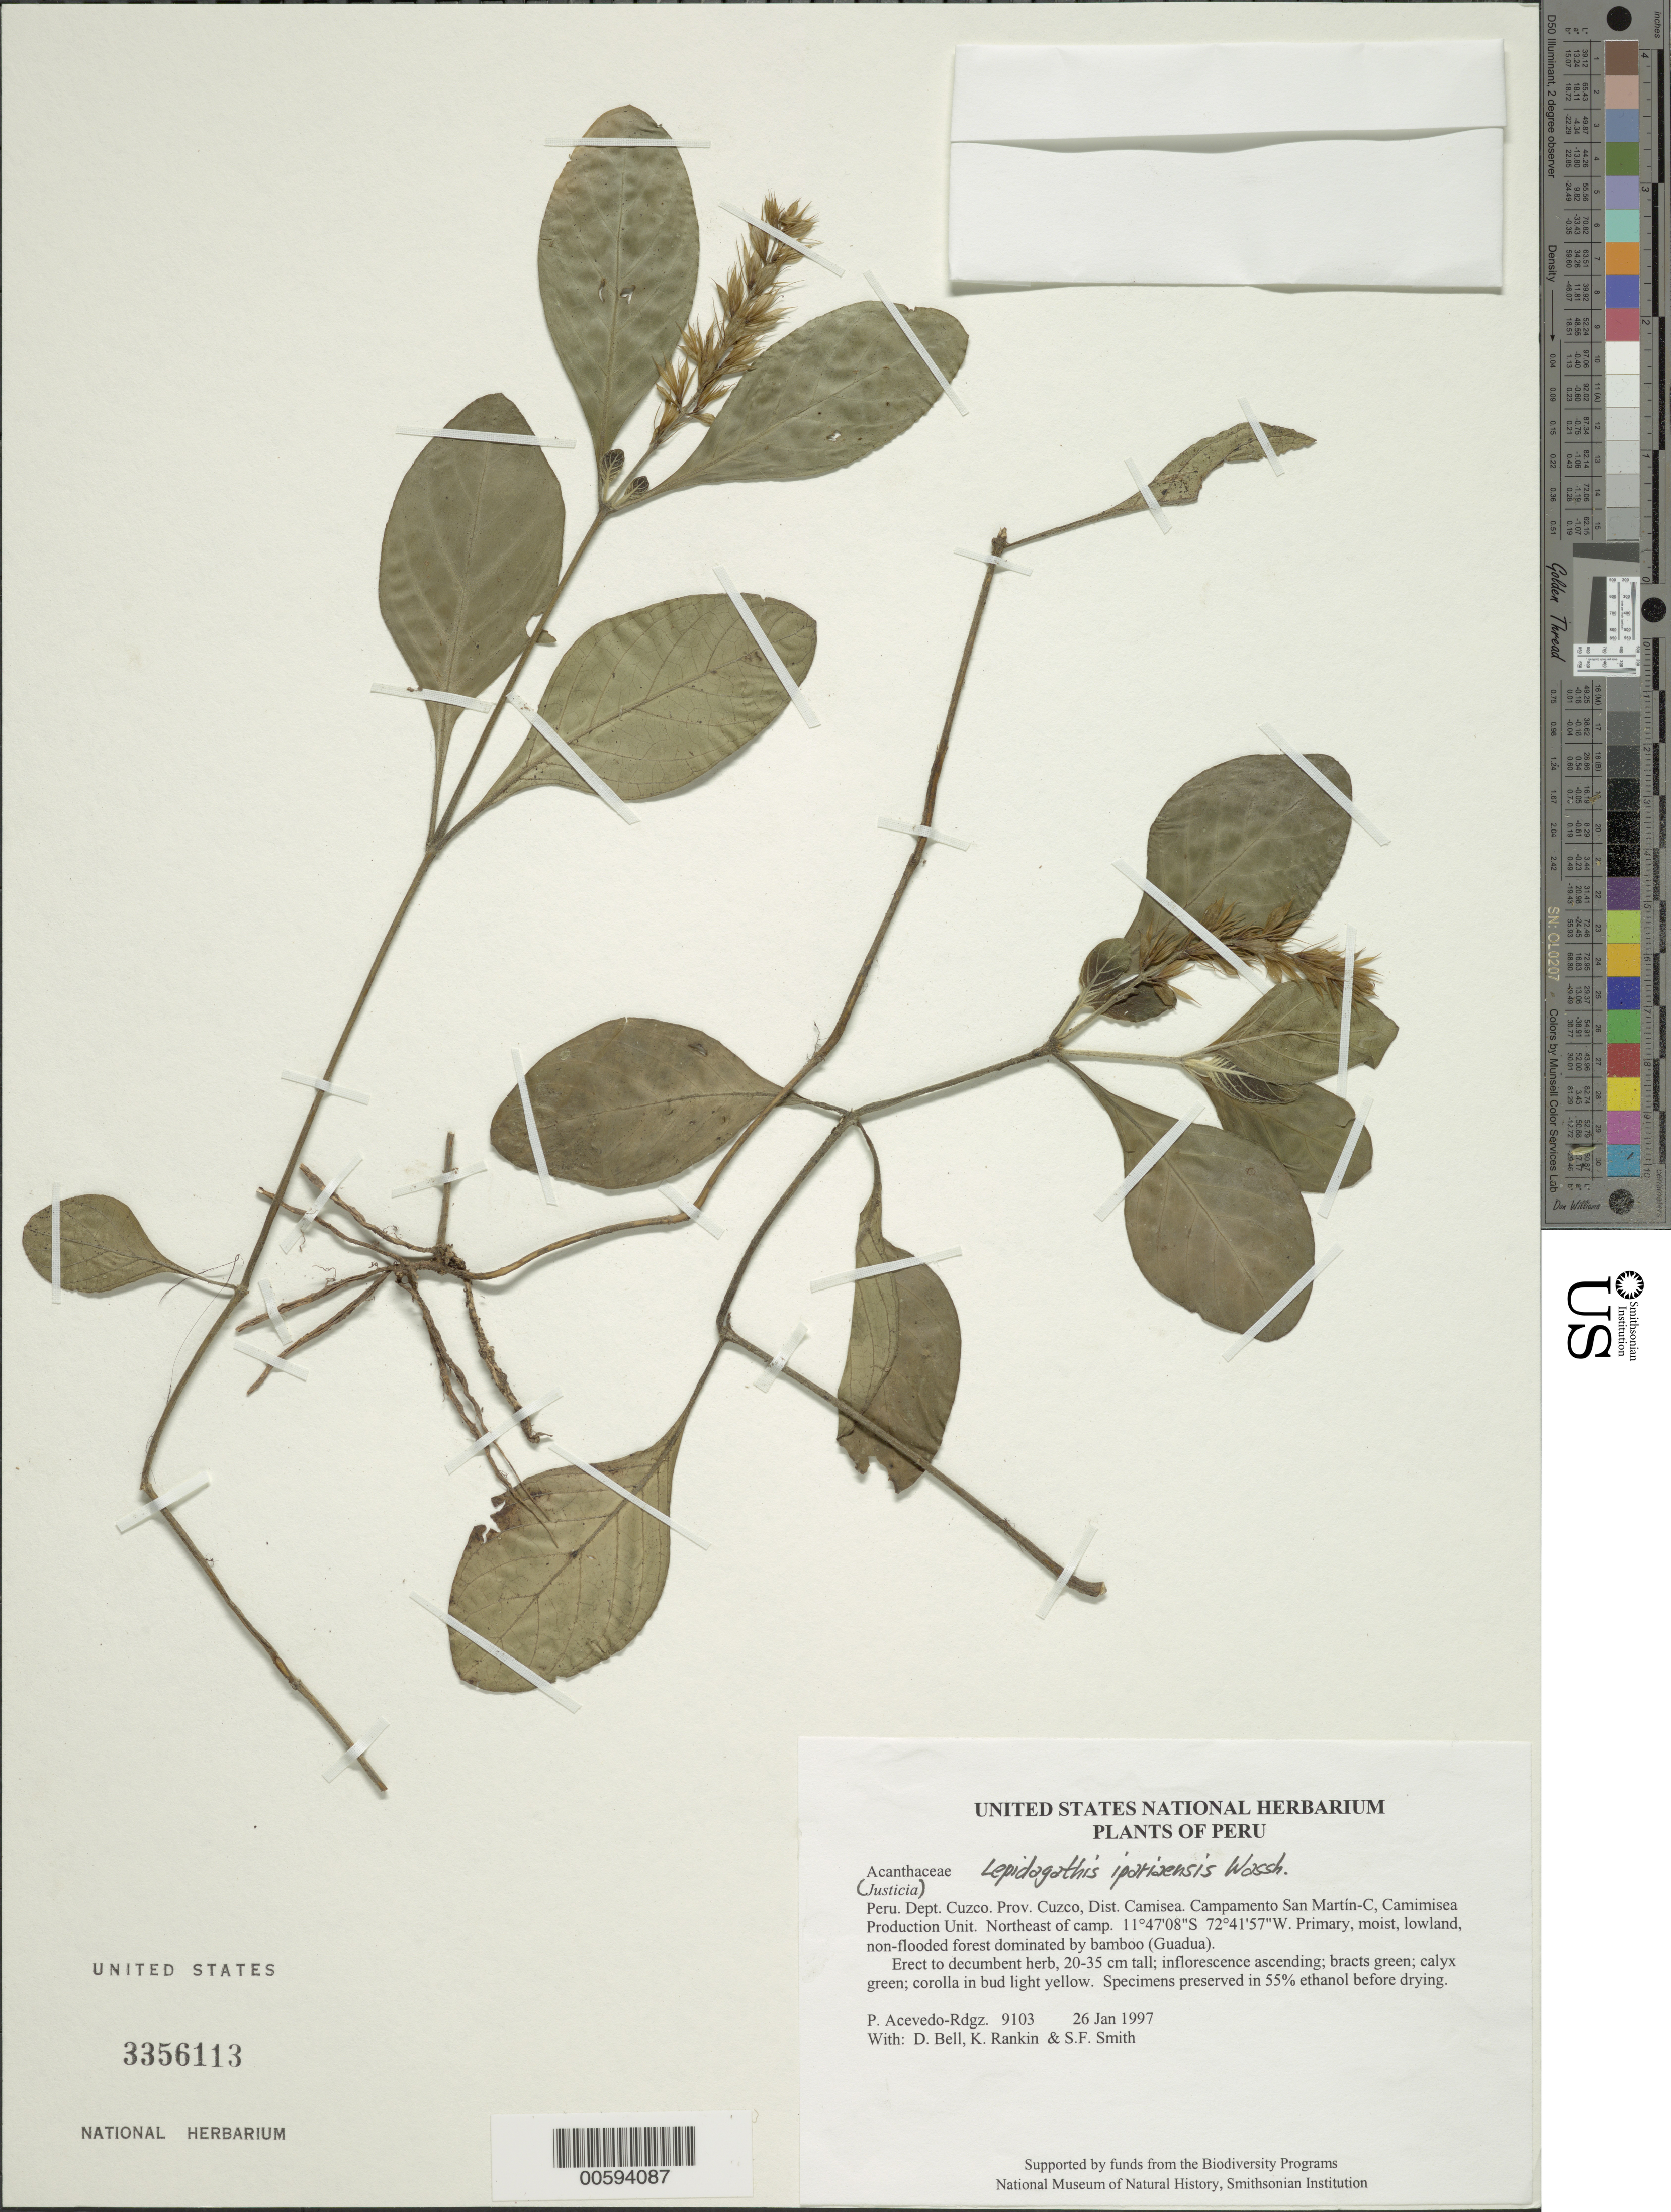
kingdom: Plantae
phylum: Tracheophyta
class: Magnoliopsida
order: Lamiales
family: Acanthaceae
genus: Justicia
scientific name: Justicia sp.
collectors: P. Acevedo-Rodr., D. A. Bell, K. B. Rankin & S.F. Smith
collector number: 9103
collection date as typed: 26 Jan 1997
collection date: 1997-01-26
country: Peru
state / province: Cusco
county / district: Cusco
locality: Districto Camisea, Campamento San Martín-C, Camimisea Production Unit. Northeast of camp.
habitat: Primary, moist, lowland, non-flooded forest dominated by bamboo (Guadua).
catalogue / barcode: US 3356113